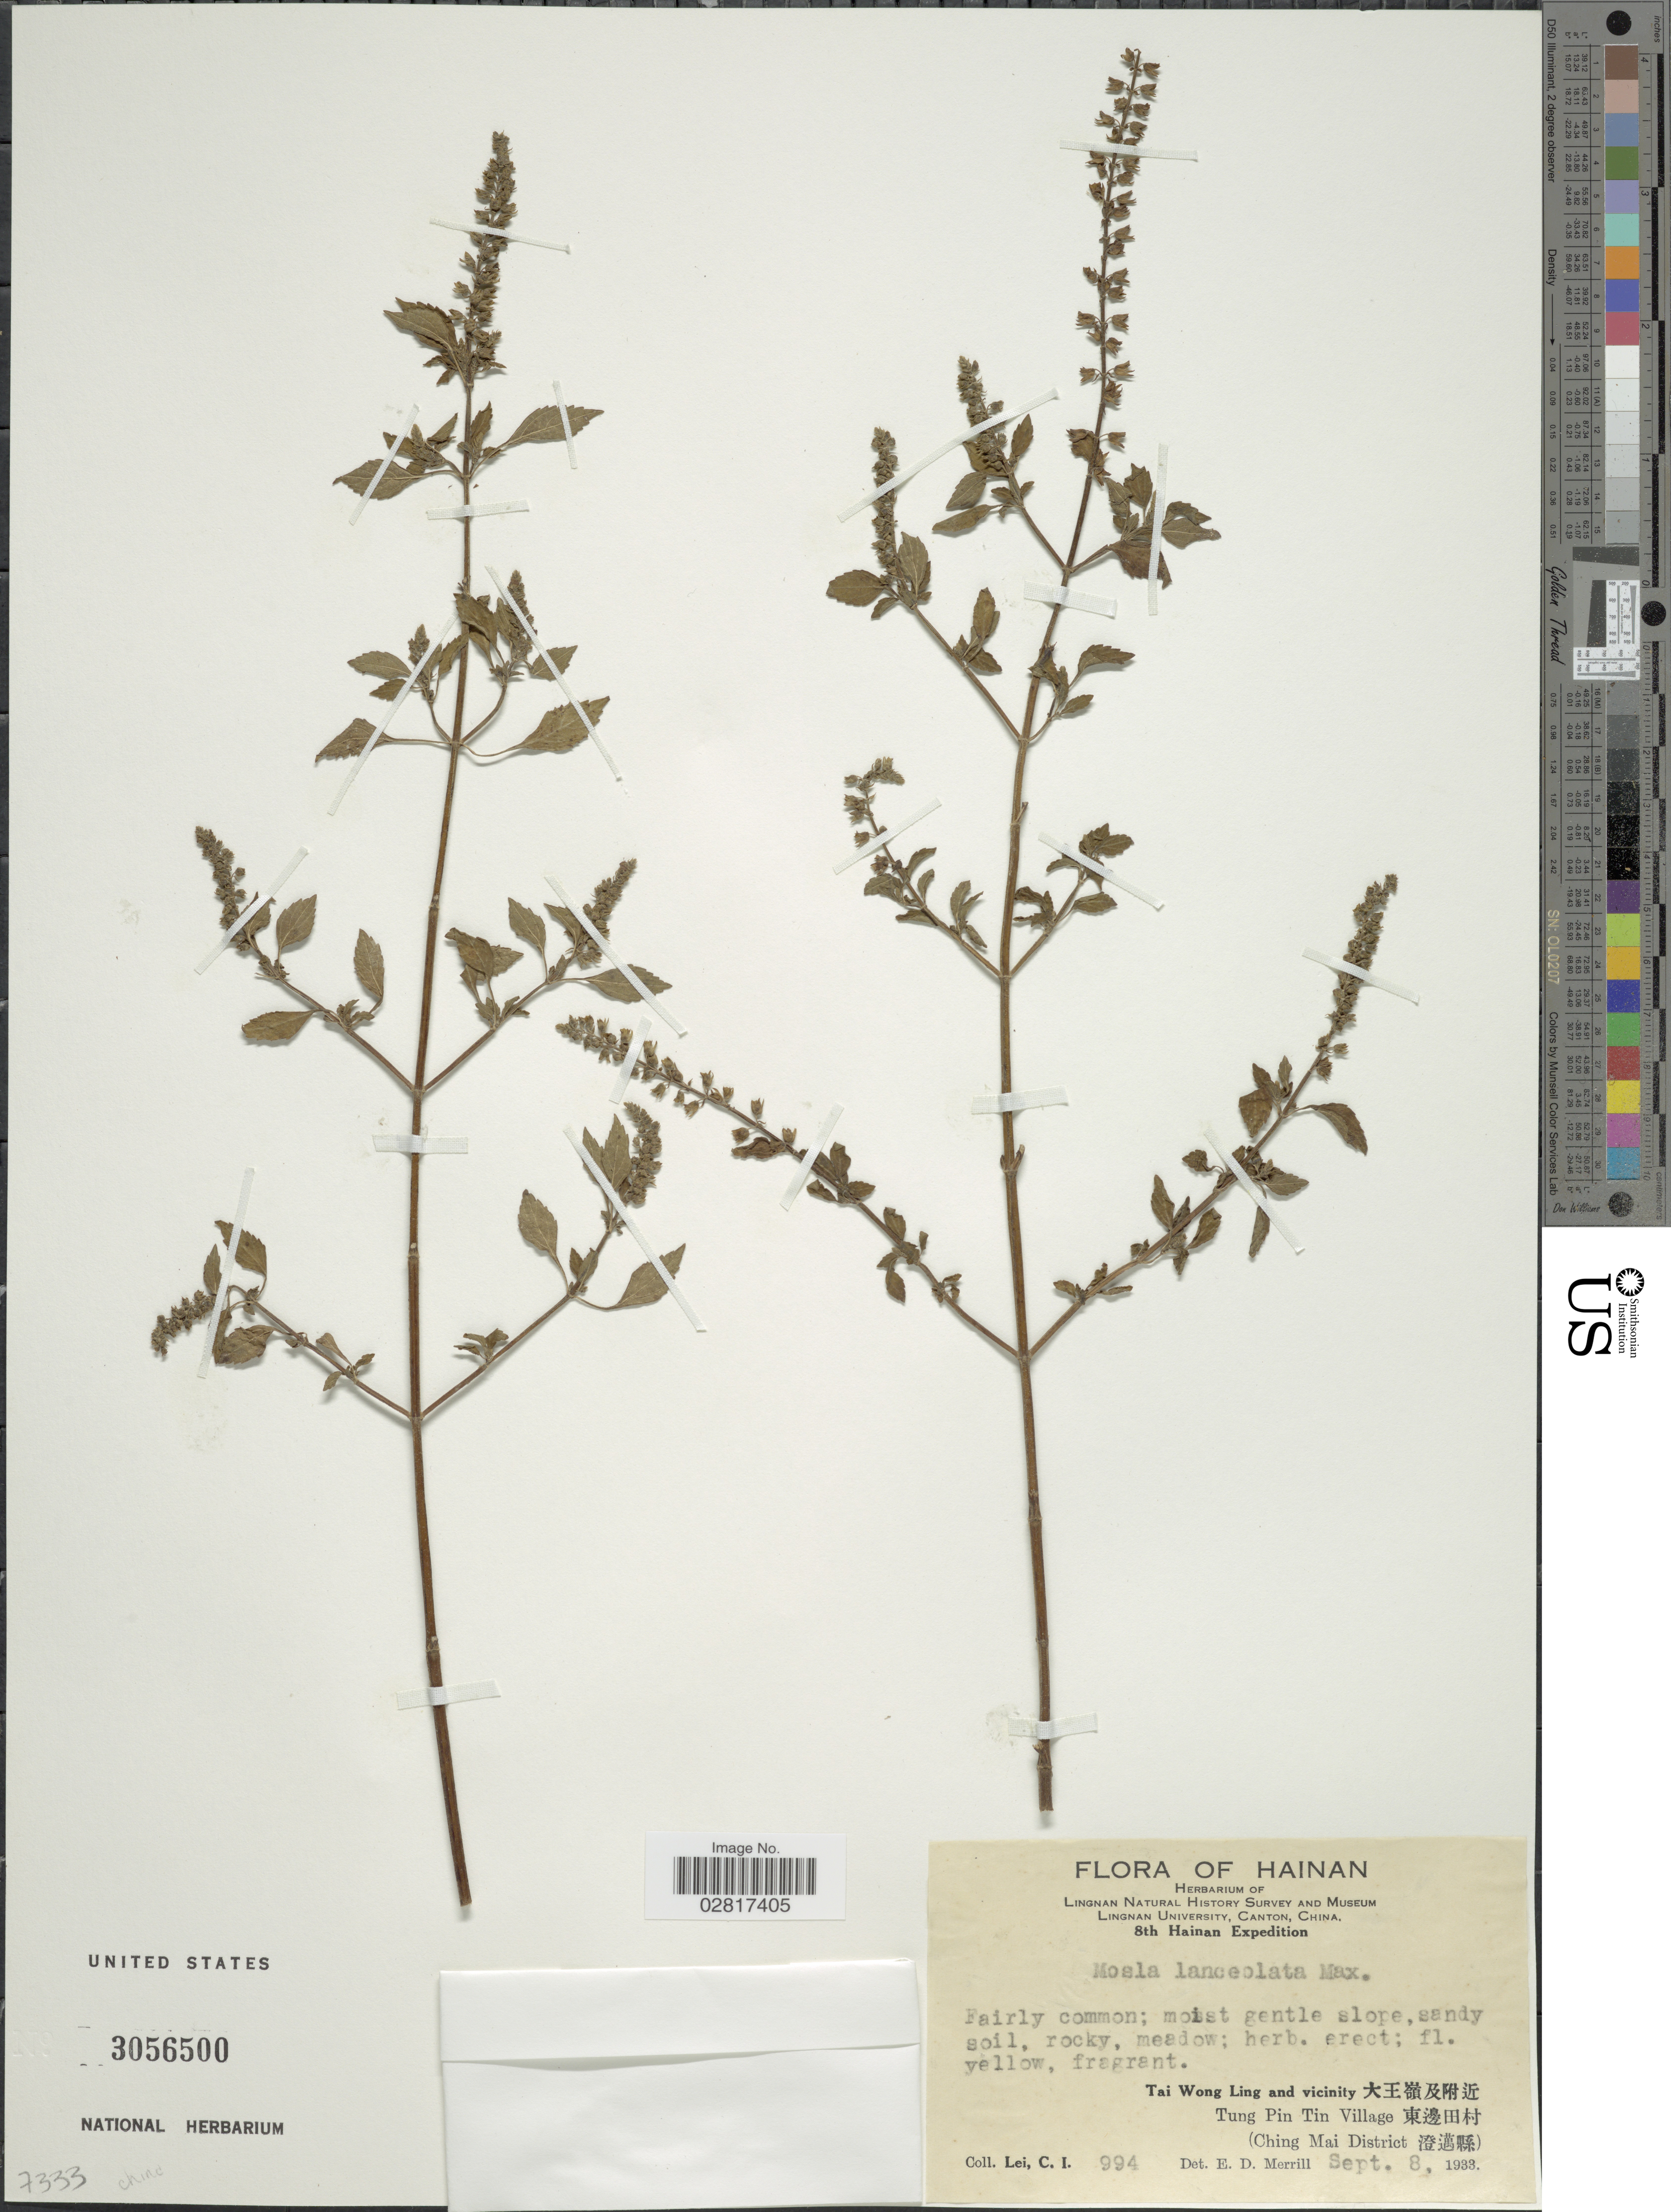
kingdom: Plantae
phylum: Tracheophyta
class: Magnoliopsida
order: Lamiales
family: Lamiaceae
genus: Mosla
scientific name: Mosla lanceolata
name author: (Benth.) Maxim.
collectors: C. I. Lei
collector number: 994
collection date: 1933-09-08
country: China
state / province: Hainan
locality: Tai Wong Ling and vicinity. Tung Pin Tin Village (Ching Mai District).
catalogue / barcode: US 3056500